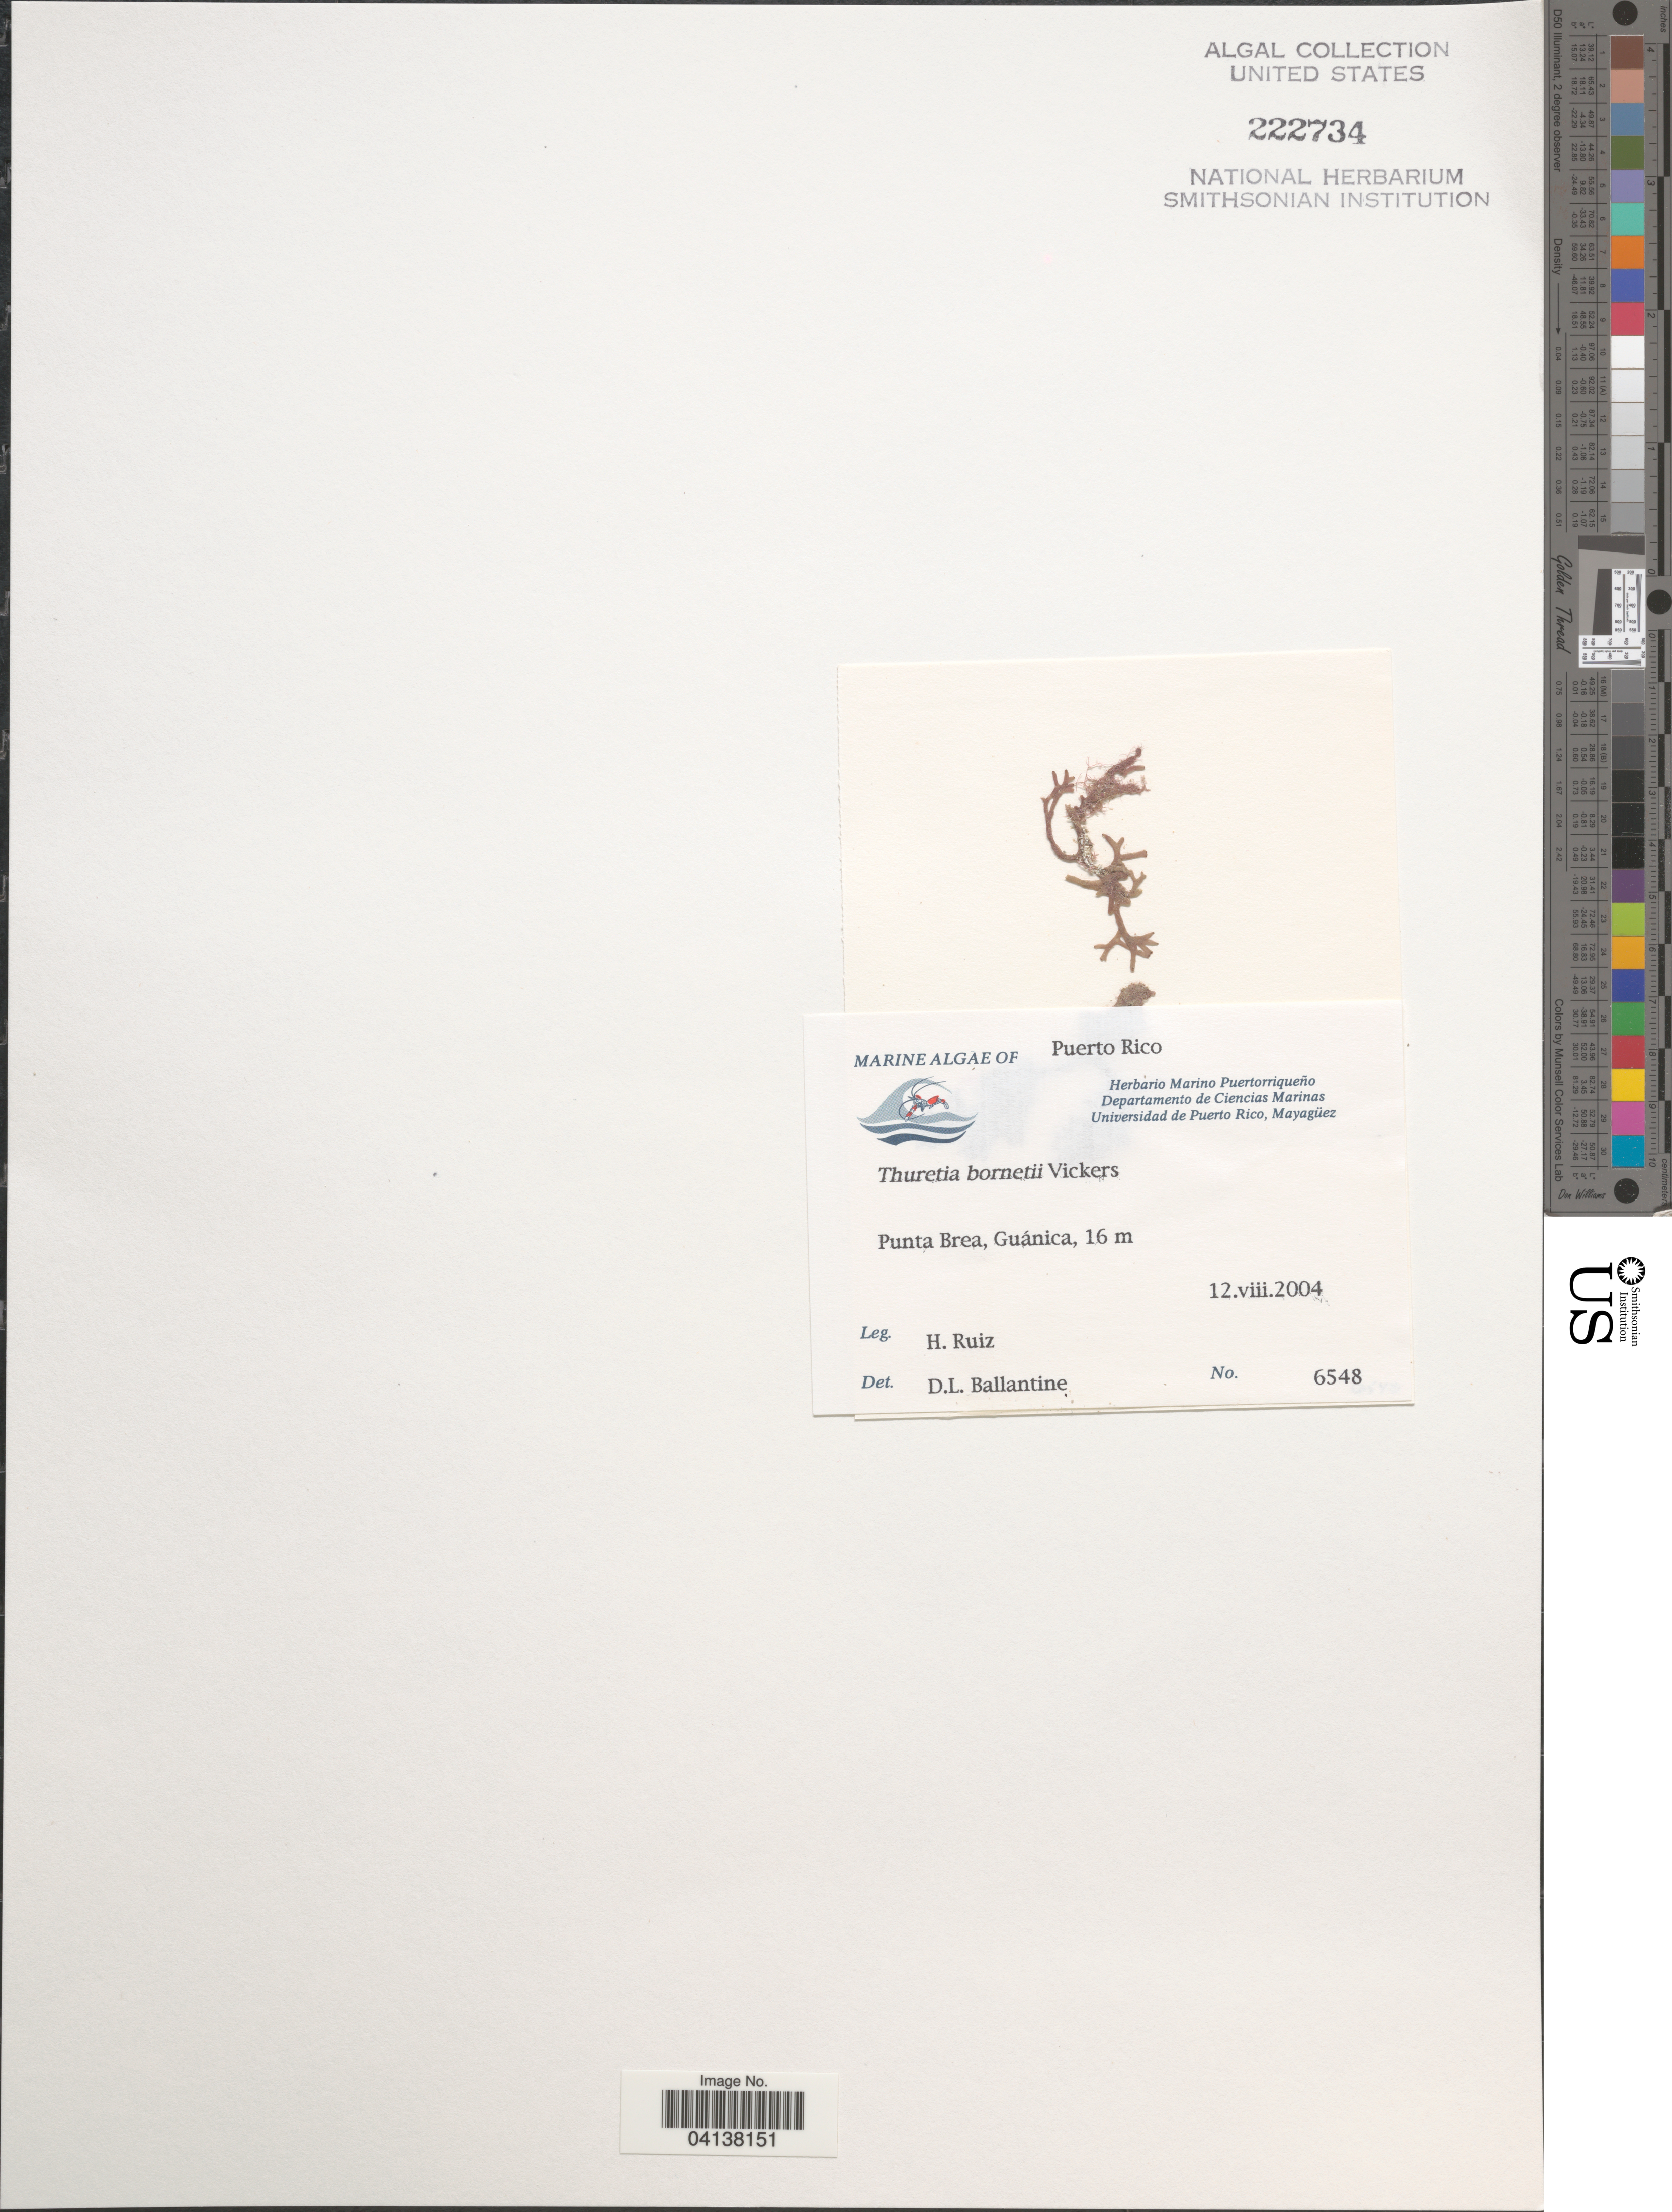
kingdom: Plantae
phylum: Rhodophyta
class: Florideophyceae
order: Ceramiales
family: Dasyaceae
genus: Thuretia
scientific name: Thuretia bornetii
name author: Vickers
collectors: H. Ruiz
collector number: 6548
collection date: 2004-08-12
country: Puerto Rico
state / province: Guánica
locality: Punta Brea.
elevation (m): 16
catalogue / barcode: US 222734